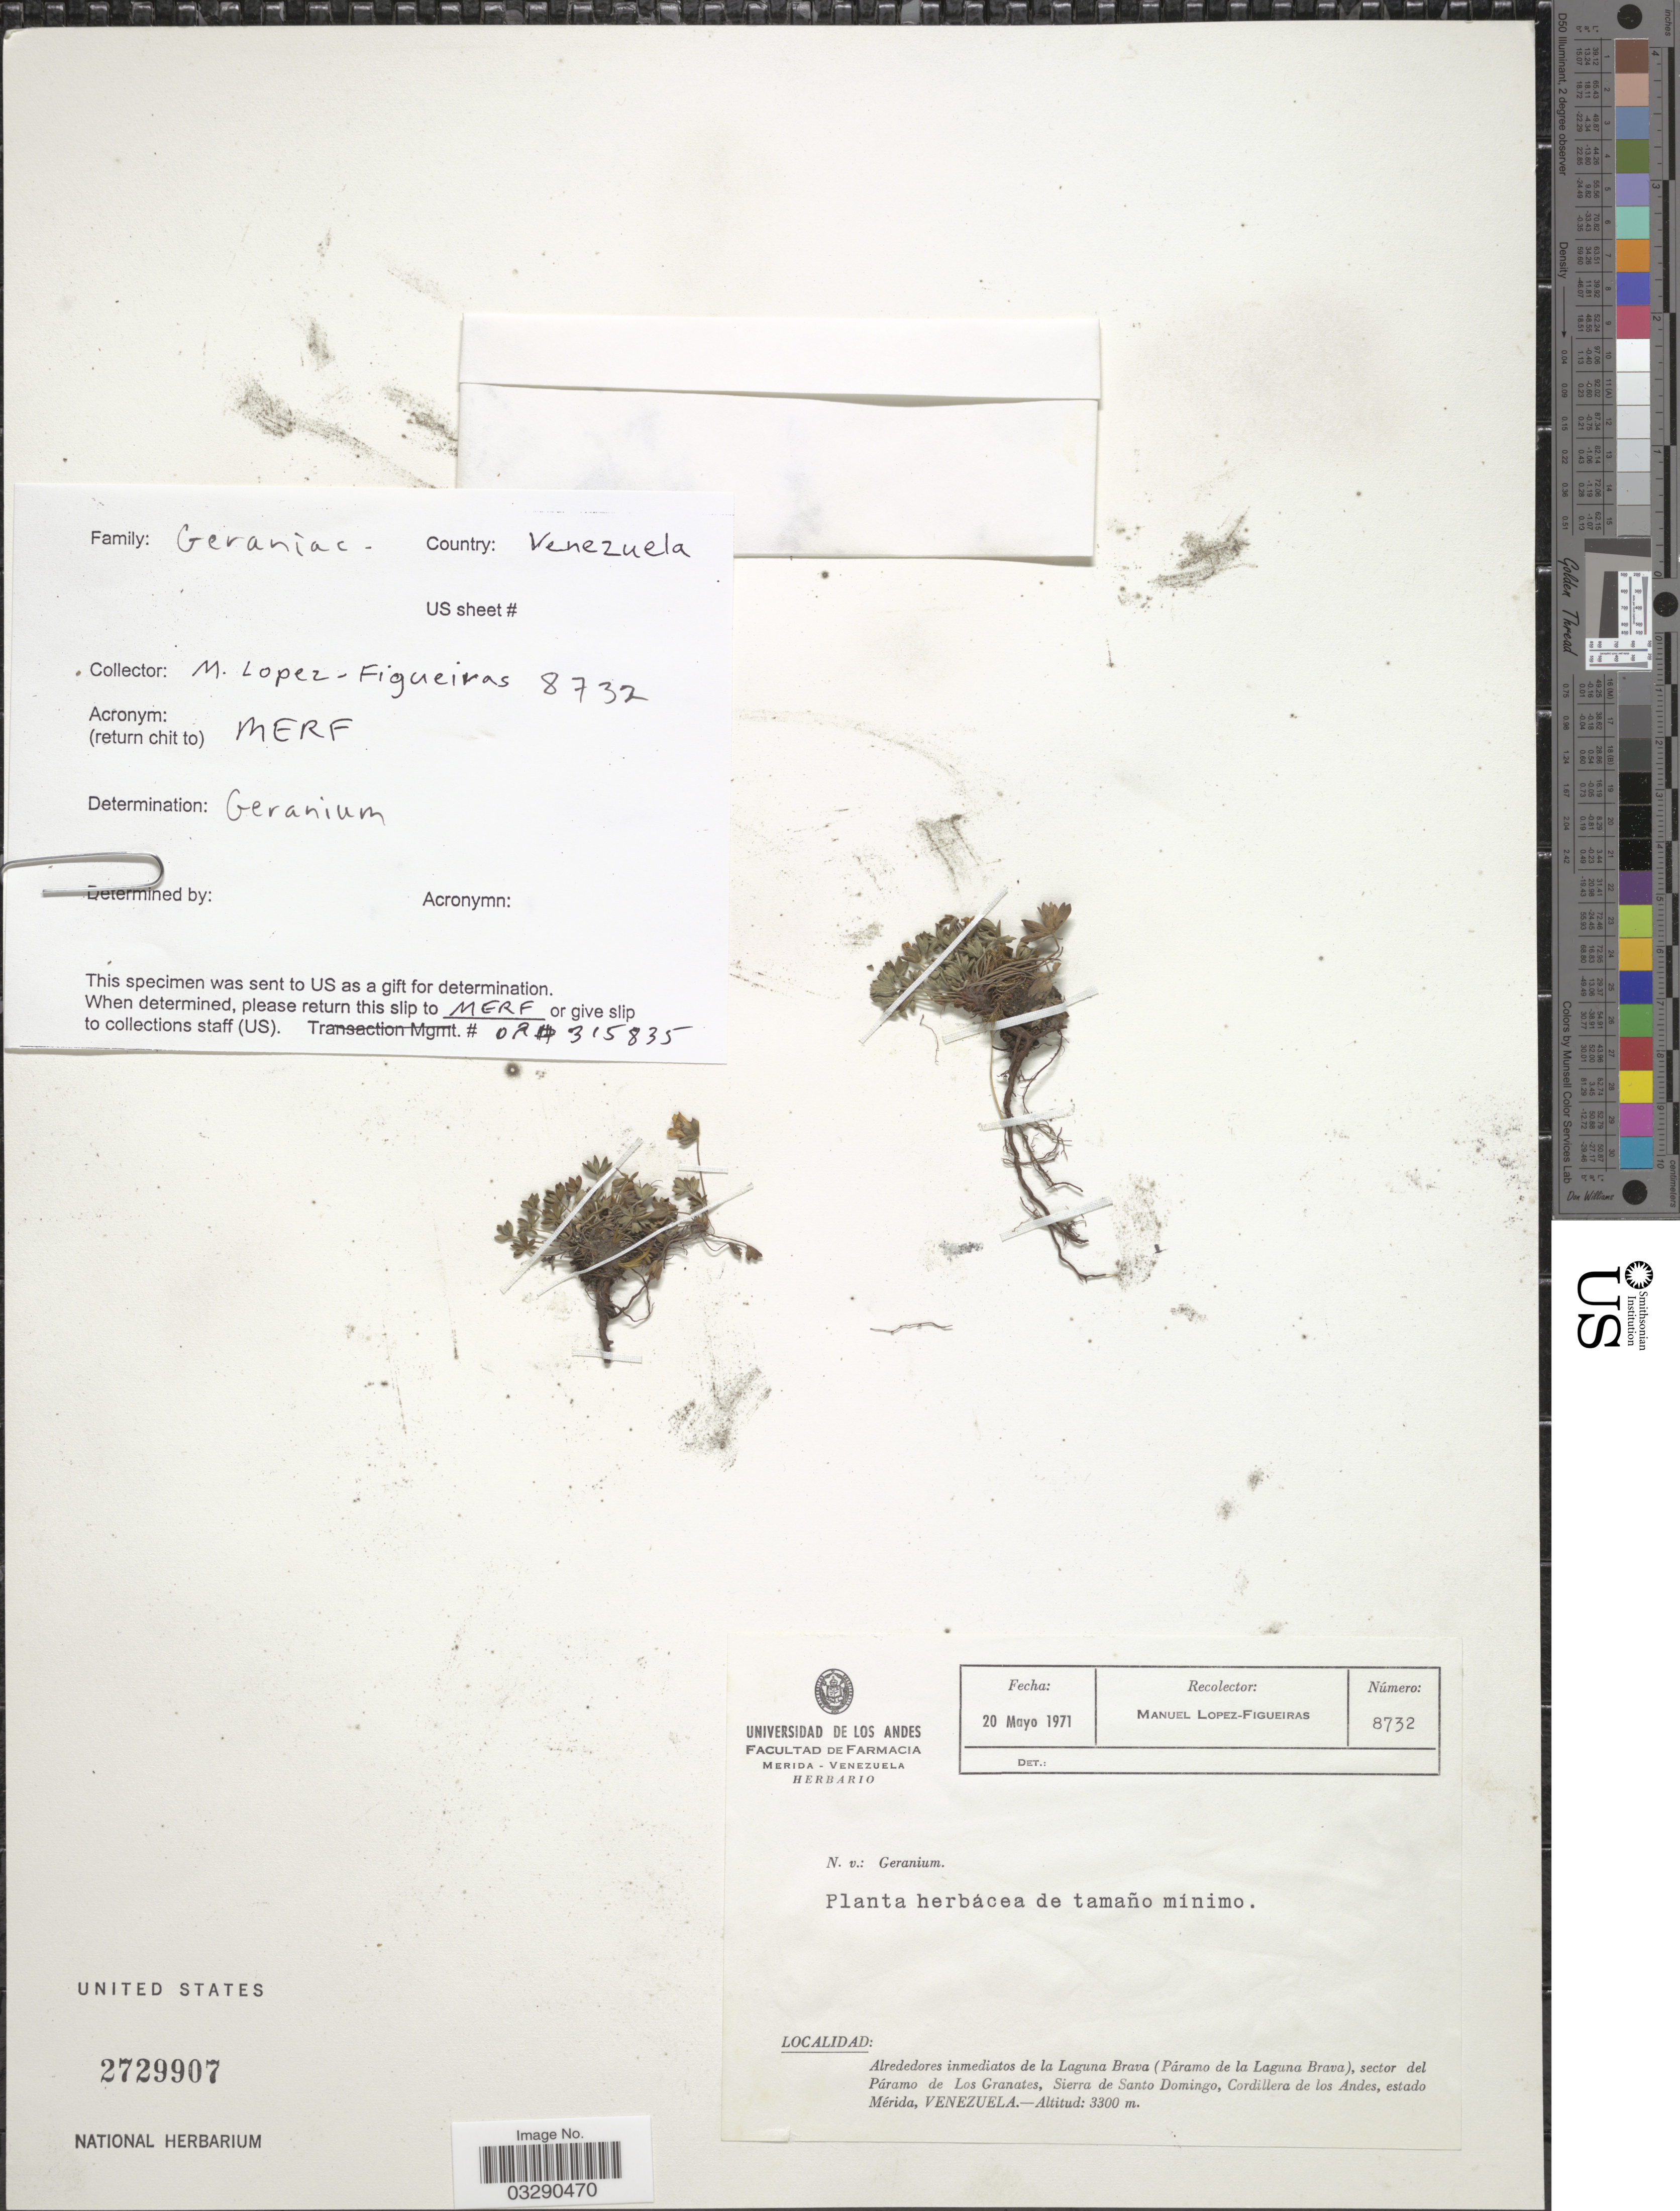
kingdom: Plantae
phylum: Tracheophyta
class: Magnoliopsida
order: Geraniales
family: Geraniaceae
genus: Geranium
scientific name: Geranium sp.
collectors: M. López Figueiras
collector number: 8732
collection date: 1971-05-20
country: Venezuela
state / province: Mérida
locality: Alrededores immediatos de la Laguna Brava (Páramo de la Laguna Brava), sector del Páramo de Los Granates, Sierra de Santo Domingo, Cordillera de los Andes.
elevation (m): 3300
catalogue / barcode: US 2729907